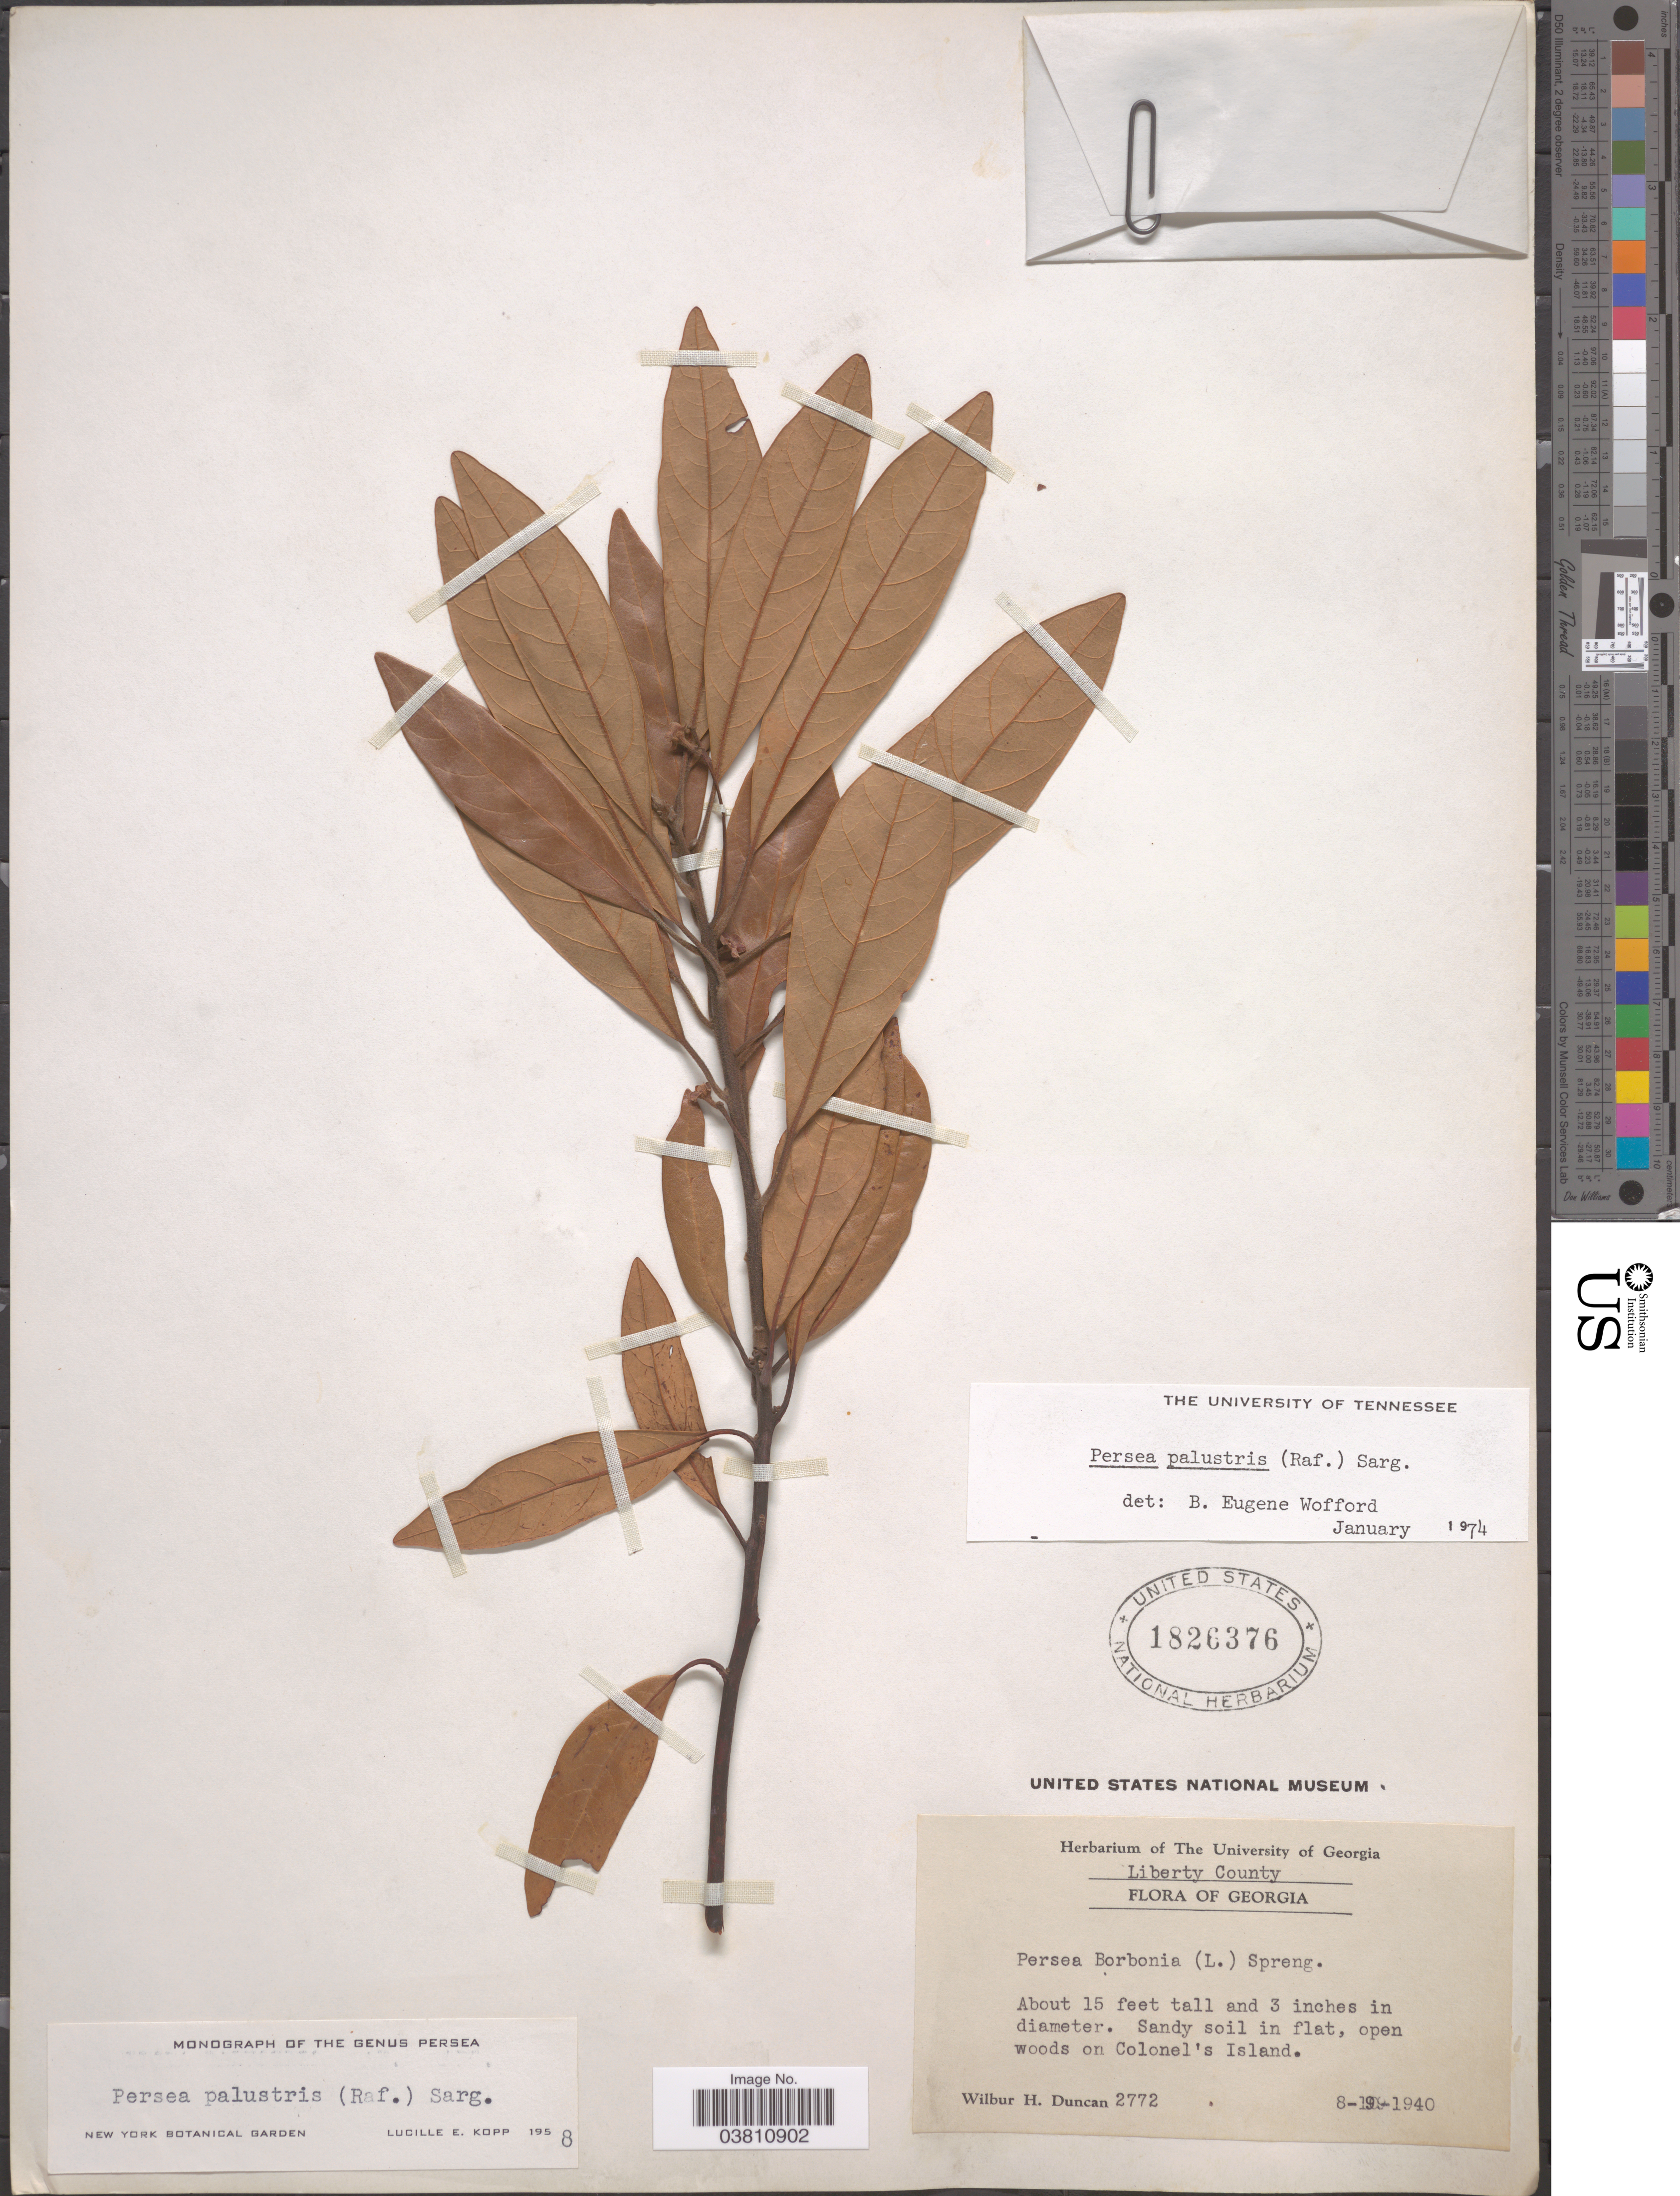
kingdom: Plantae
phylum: Tracheophyta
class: Magnoliopsida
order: Laurales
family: Lauraceae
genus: Persea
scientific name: Persea palustris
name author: (Raf.) Sarg.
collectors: W. H. Duncan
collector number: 2772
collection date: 1940-08-19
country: United States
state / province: Georgia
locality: Liberty County. Open woods on Colonel's Island.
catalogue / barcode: US 1826376